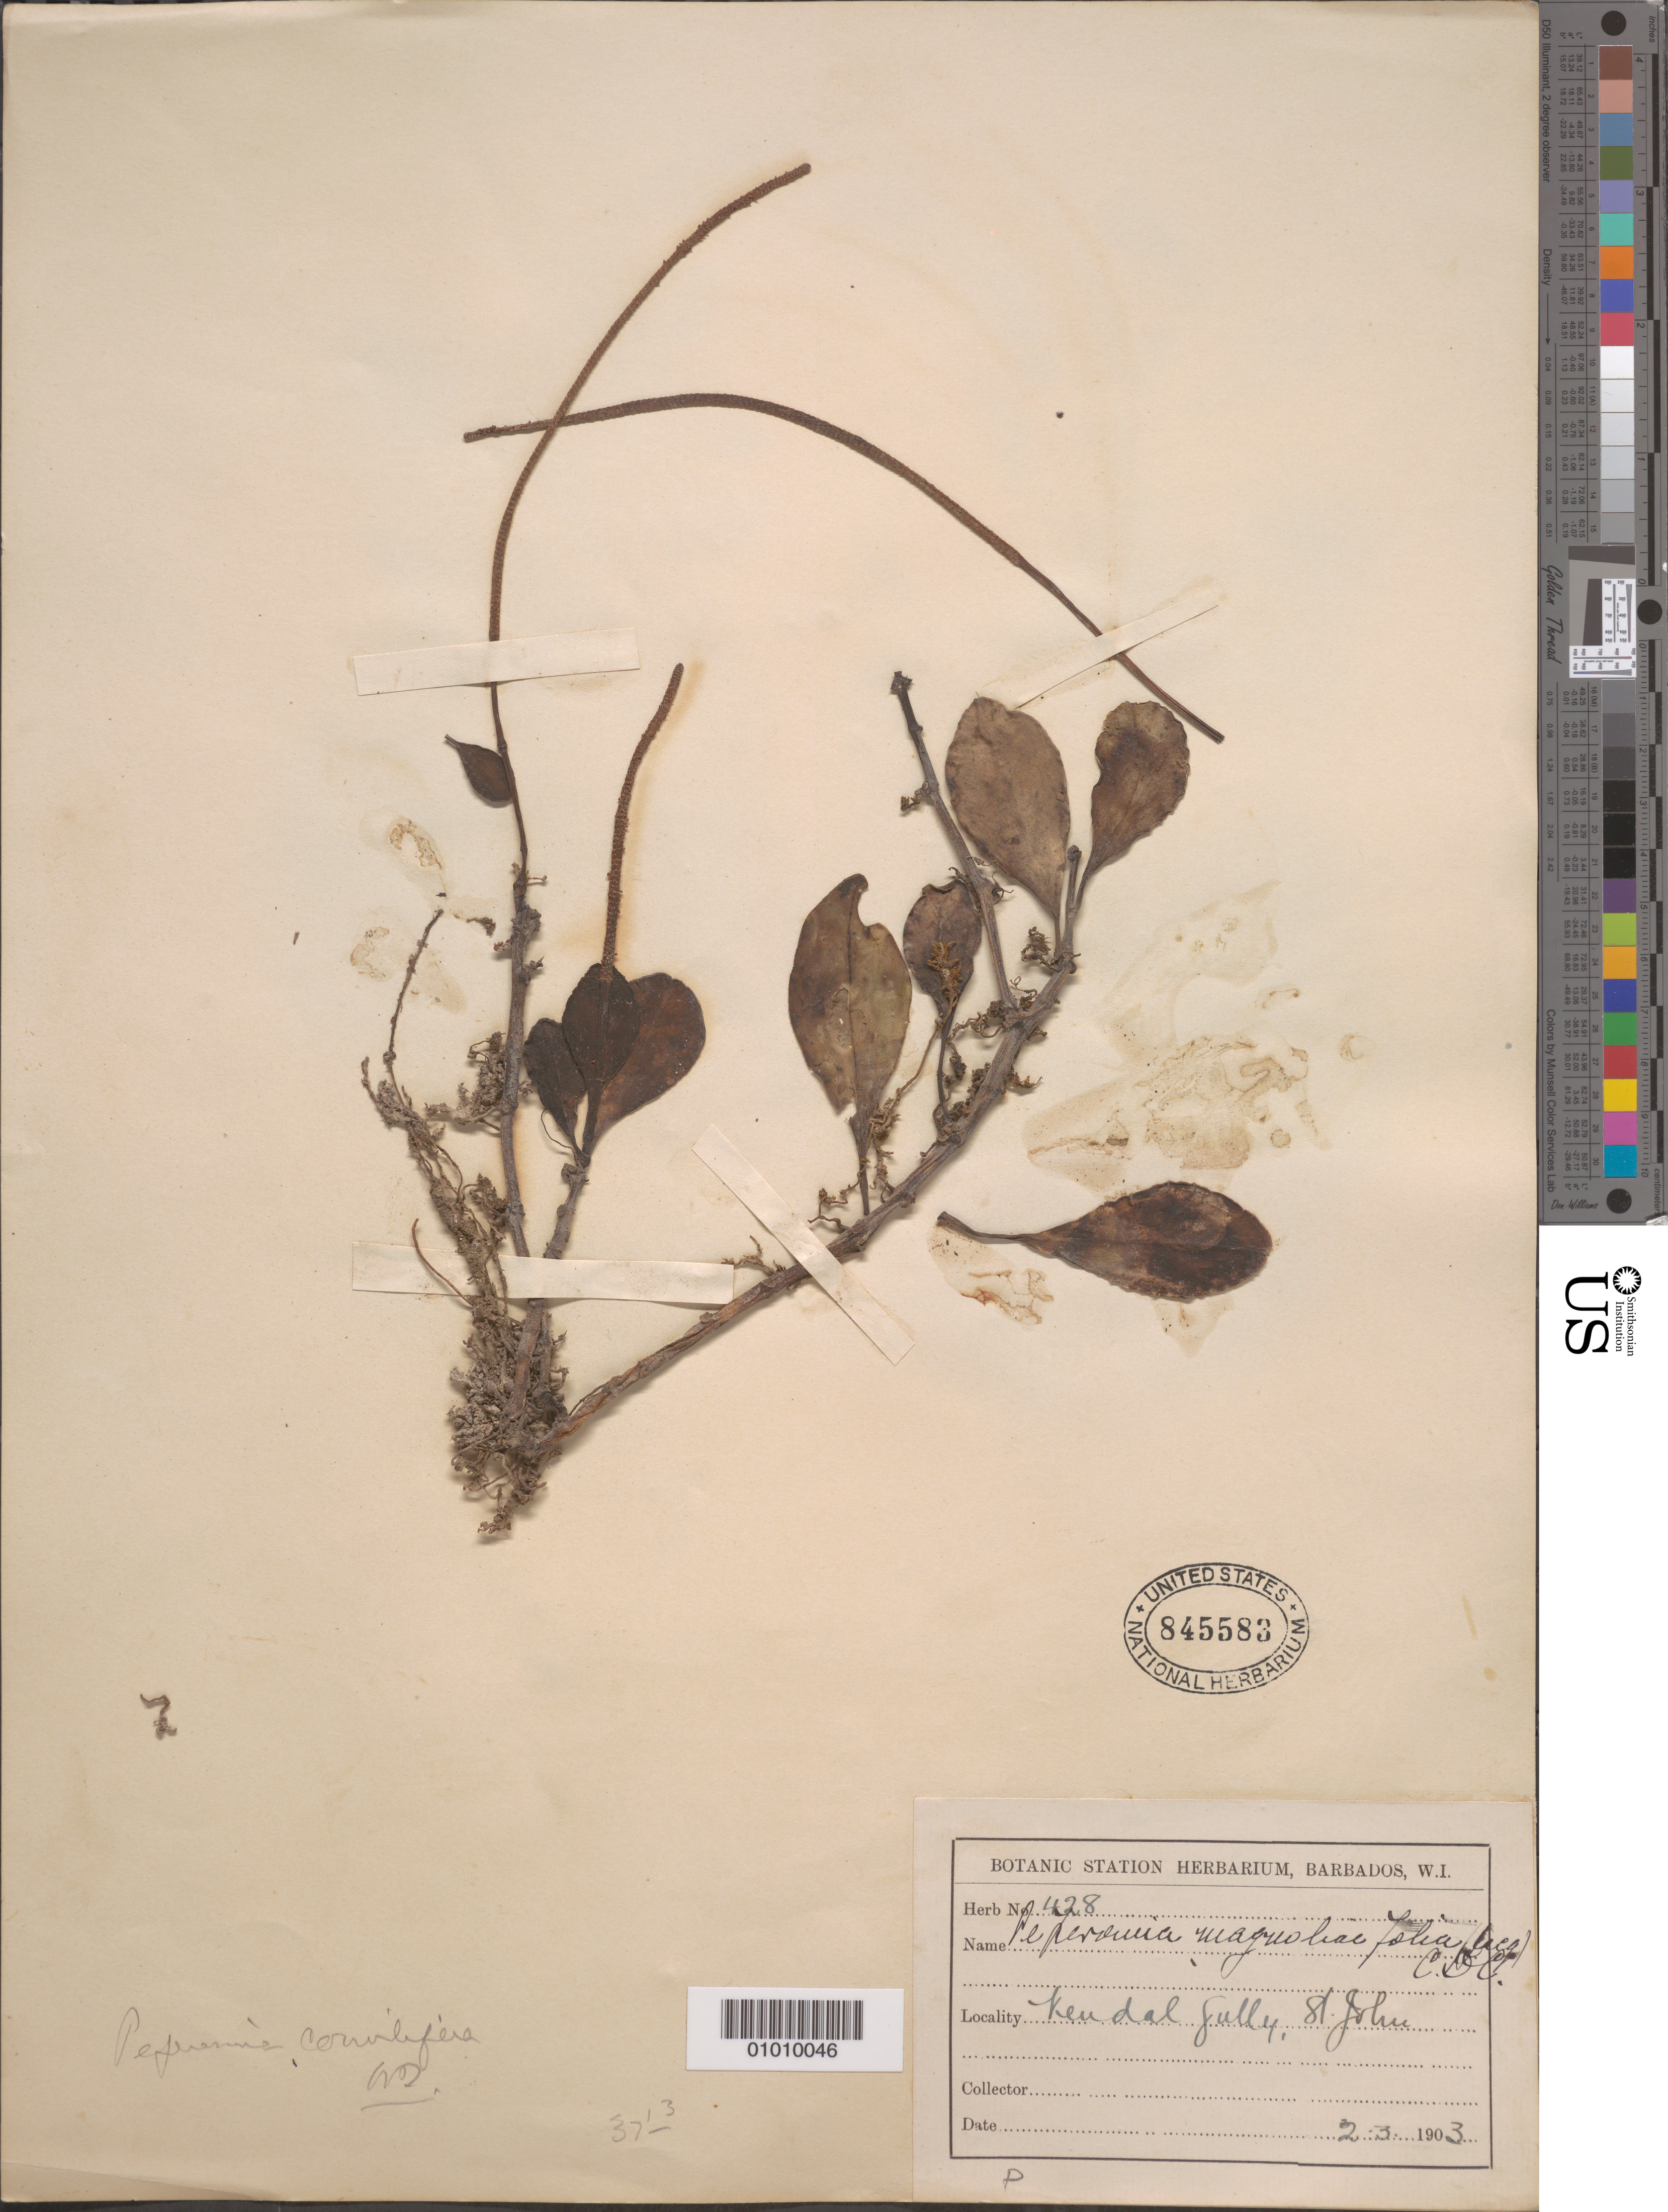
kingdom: Plantae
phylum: Tracheophyta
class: Magnoliopsida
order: Piperales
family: Piperaceae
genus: Peperomia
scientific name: Peperomia conulifera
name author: Trel. ex Stehlé & Quentin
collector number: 428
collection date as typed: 02 Mar 1903 or 03 Feb 1903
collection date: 1903-02-03 or 1903-03-02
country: U.S. Virgin Islands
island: St. John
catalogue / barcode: US 845583